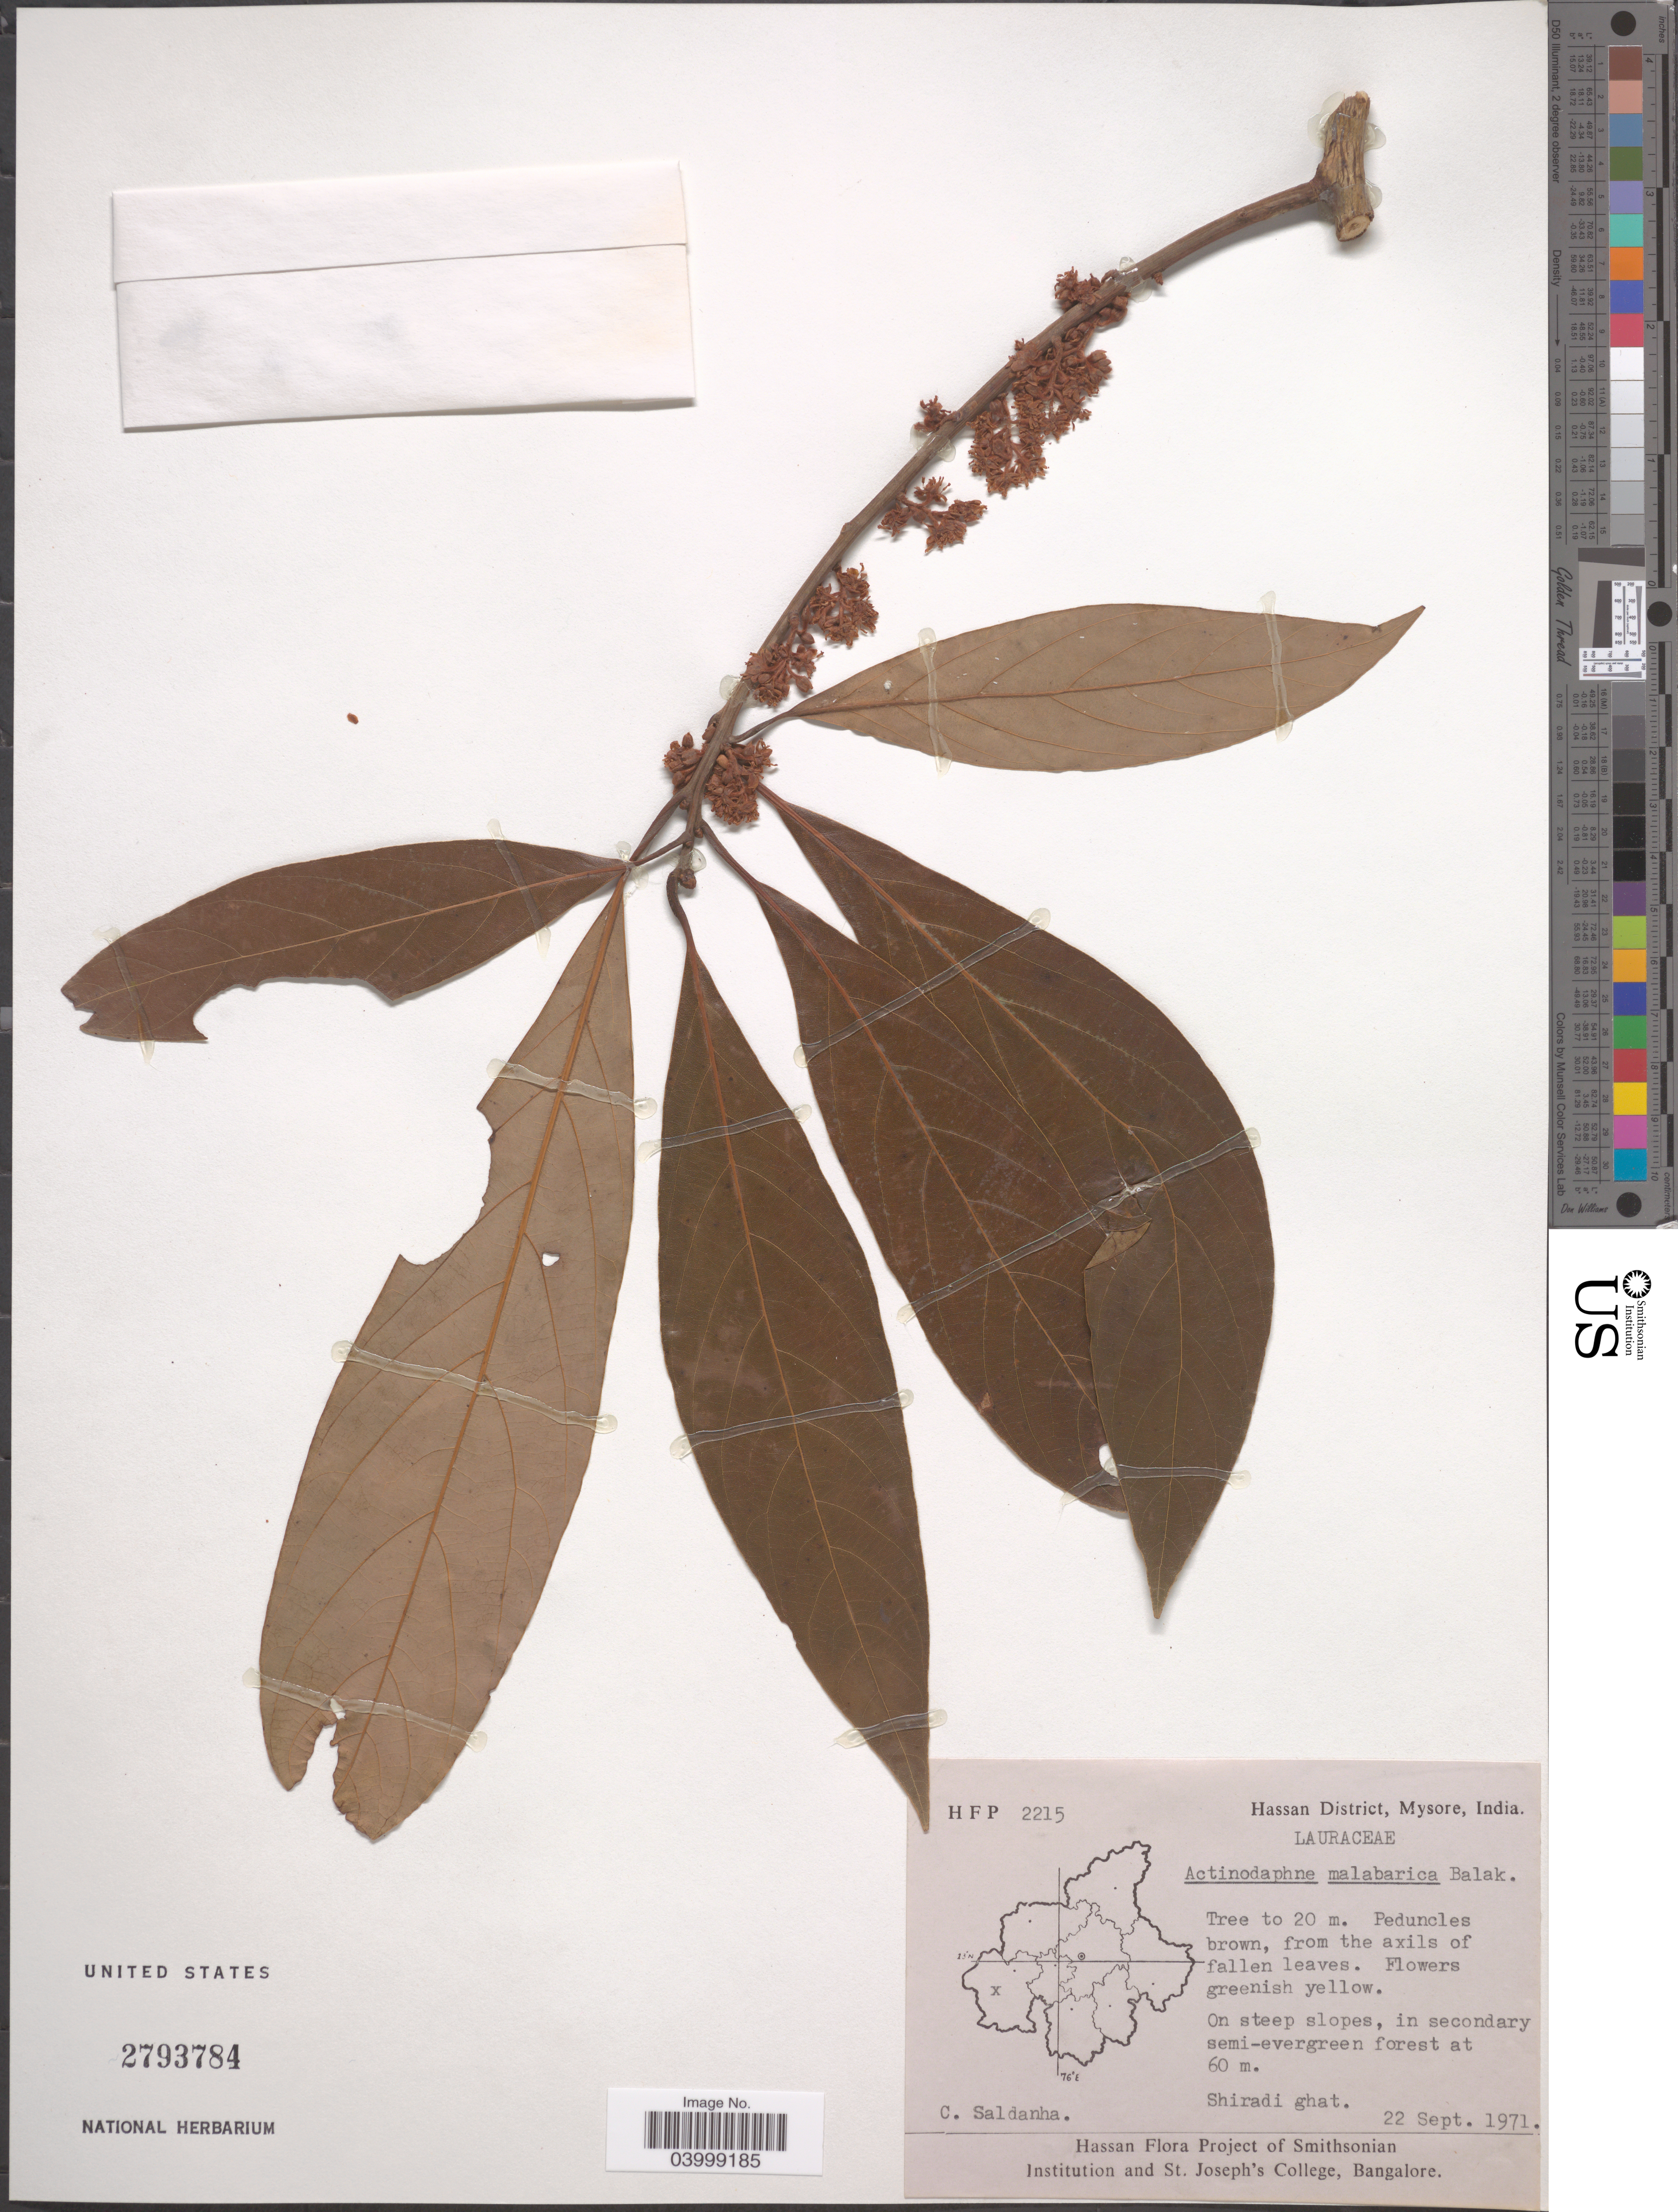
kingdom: Plantae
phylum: Tracheophyta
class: Magnoliopsida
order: Laurales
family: Lauraceae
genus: Actinodaphne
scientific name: Actinodaphne malabarica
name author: N.P. Balakr.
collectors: C. Saldanha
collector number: HFP2215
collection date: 1971-09-22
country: India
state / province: Karnataka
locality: Hassan District, Mysore. Shiradi ghat.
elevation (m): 60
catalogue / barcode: US 2793784